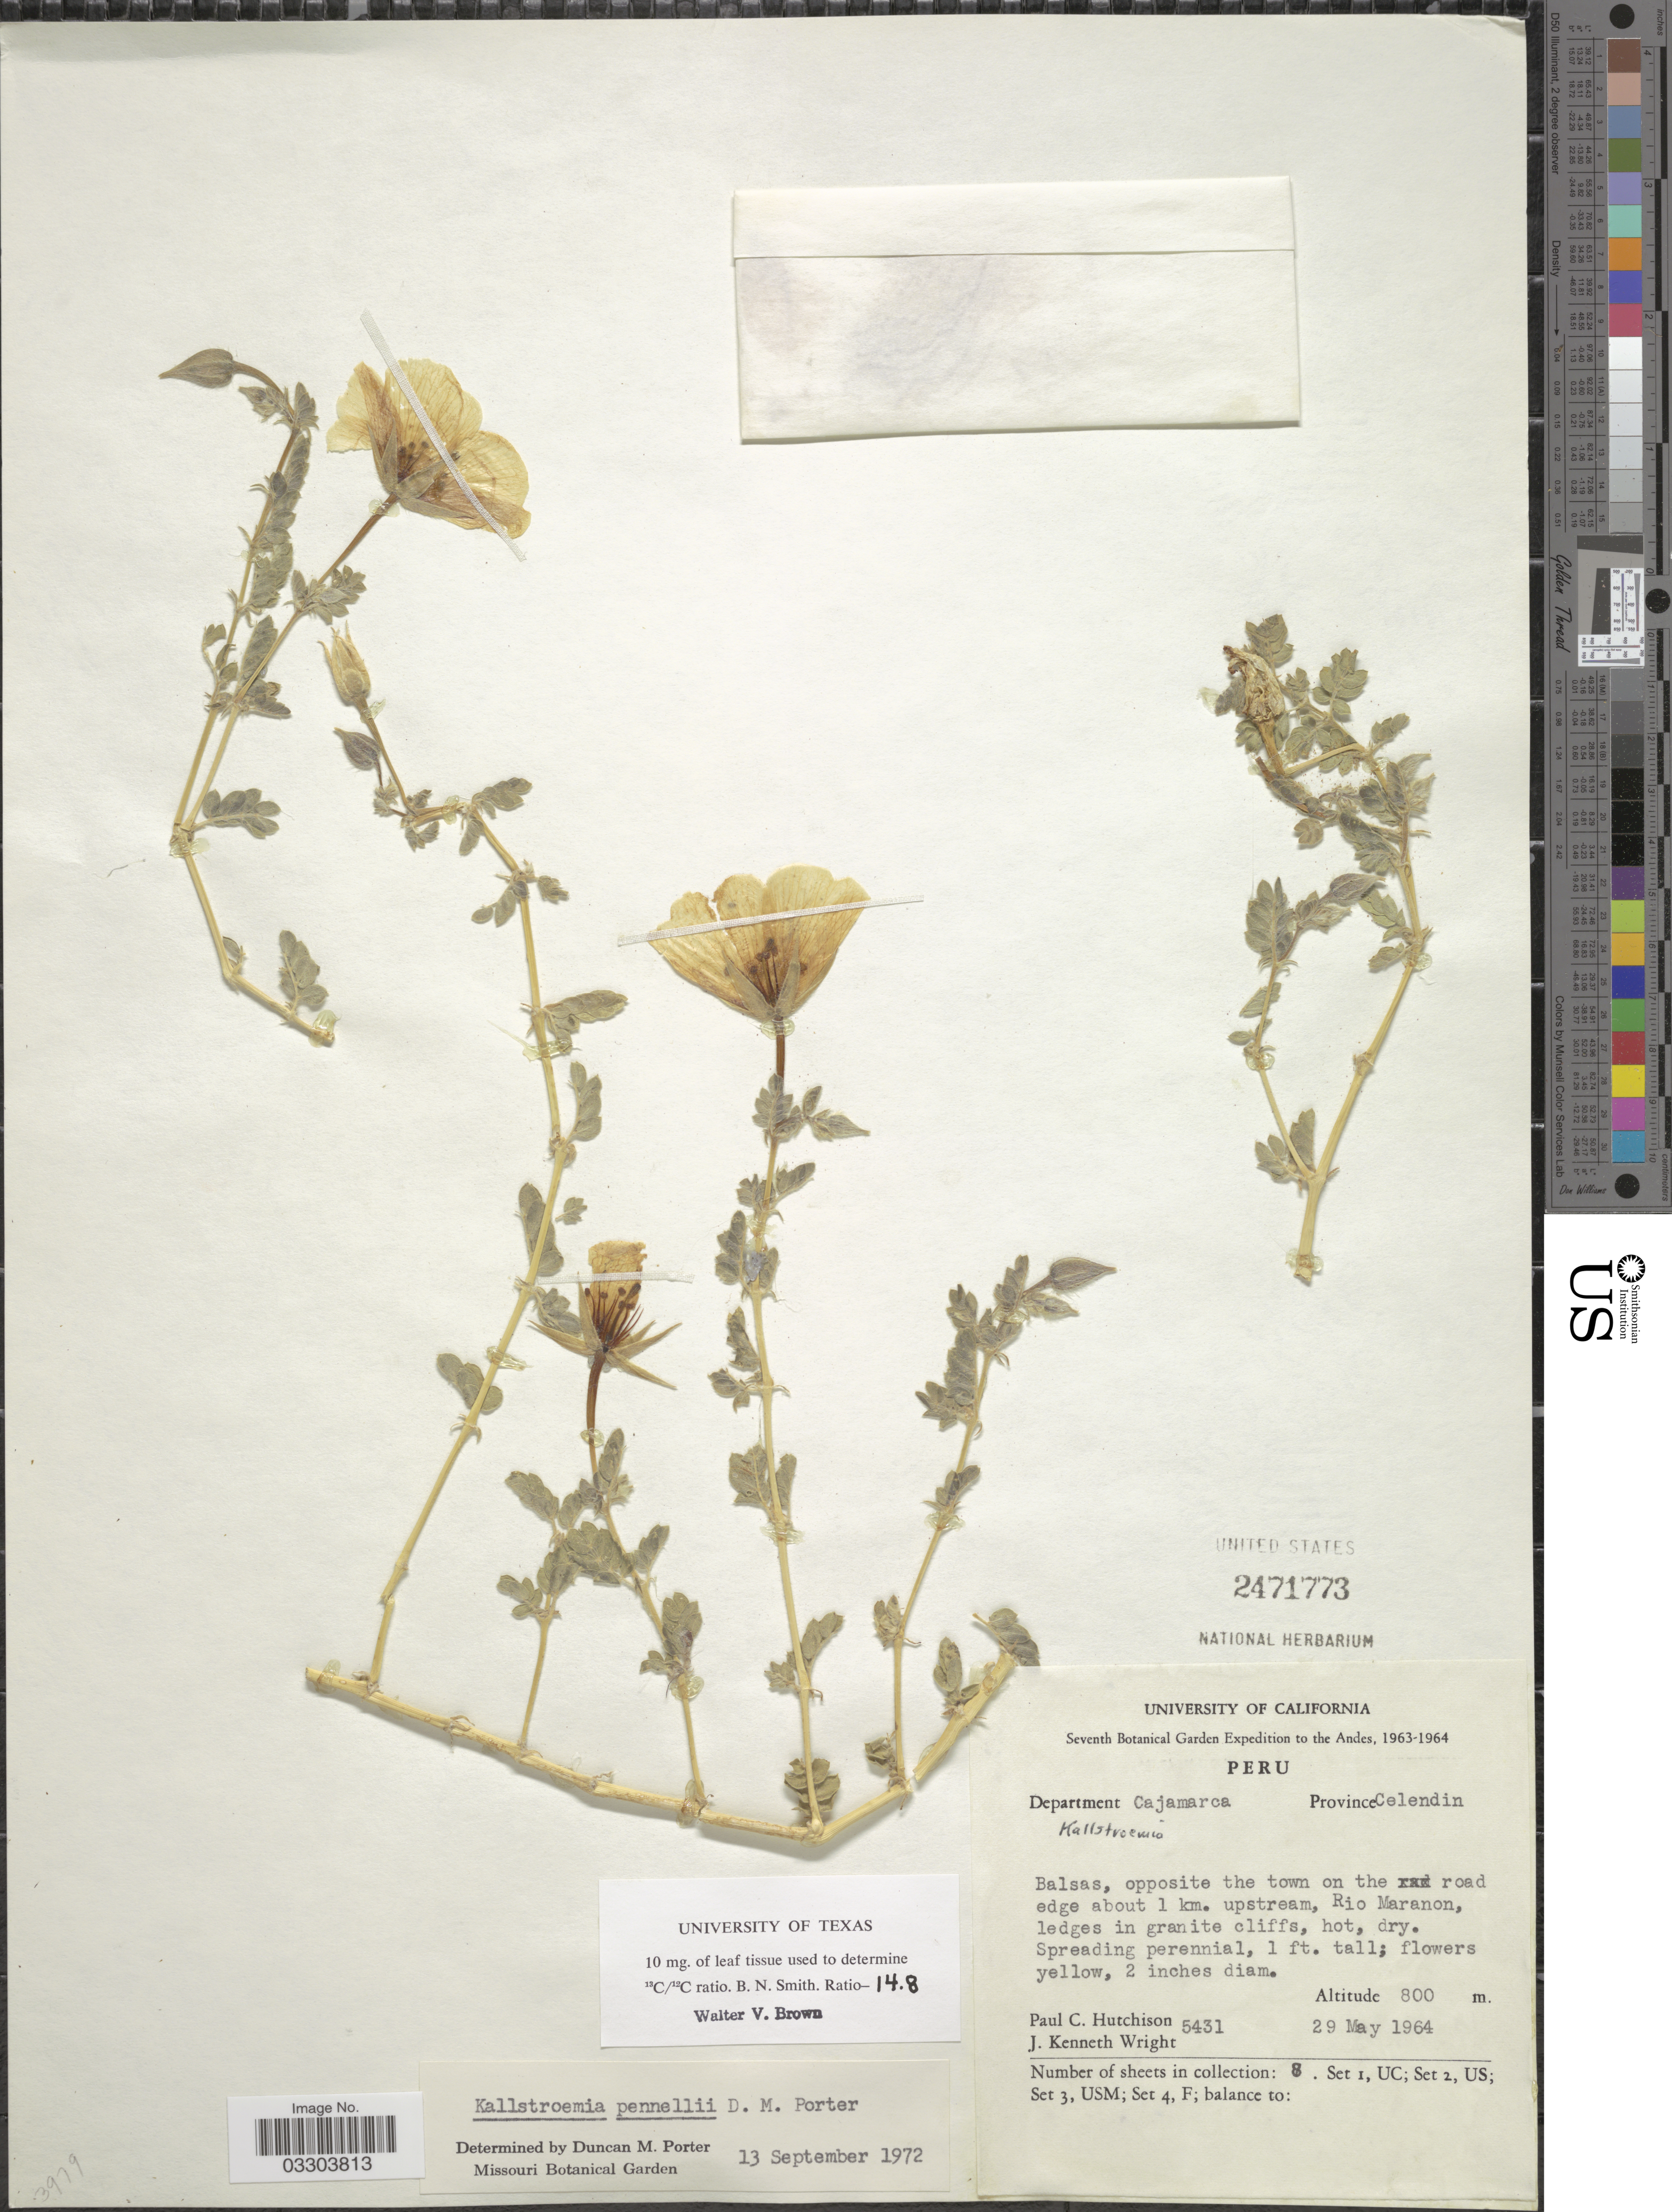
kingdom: Plantae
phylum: Tracheophyta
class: Magnoliopsida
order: Zygophyllales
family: Zygophyllaceae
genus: Kallstroemia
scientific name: Kallstroemia pennellii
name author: D.M. Porter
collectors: P. C. Hutchison & J. K. Wright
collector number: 5431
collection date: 1964-05-29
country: Peru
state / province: Cajamarca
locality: Andes. Department Cajamarca. Province Celendin. Balsas, opposite the town on the road edge about 1 km. upstream, Rio Maranon.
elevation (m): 800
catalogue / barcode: US 2471773